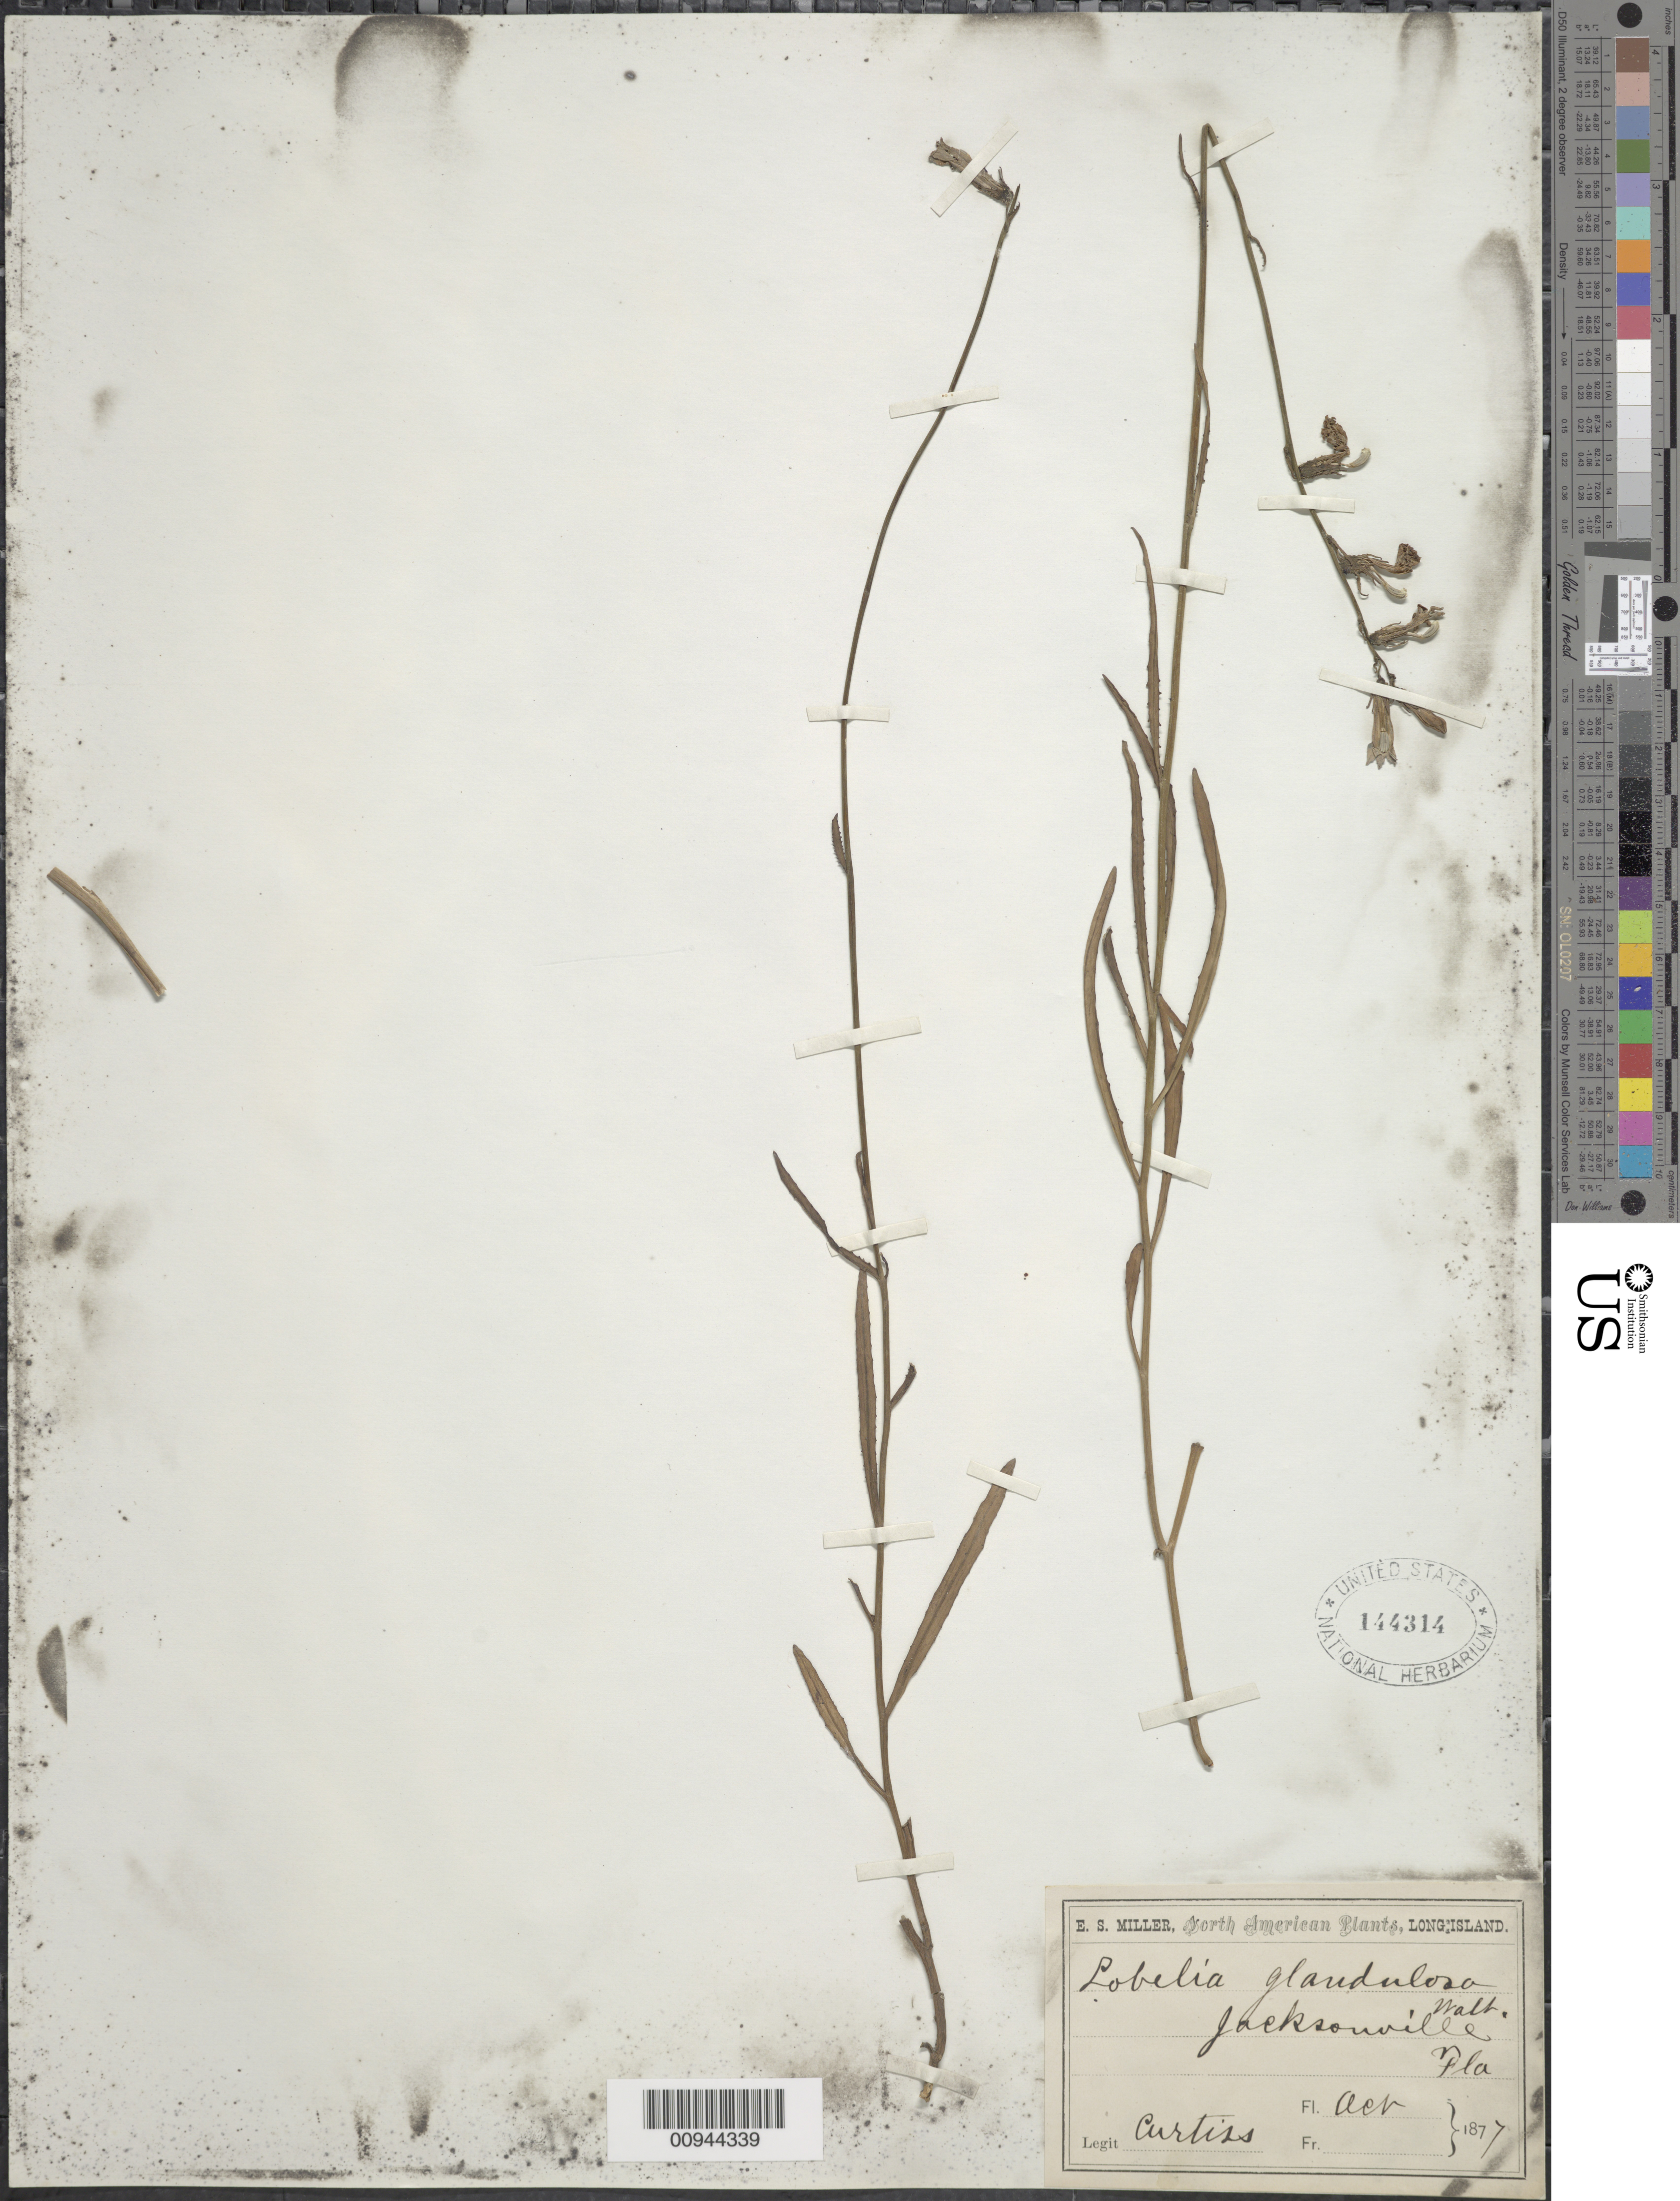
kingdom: Plantae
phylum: Tracheophyta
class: Magnoliopsida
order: Asterales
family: Campanulaceae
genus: Lobelia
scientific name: Lobelia glandulosa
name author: Walter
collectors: -. Curtiss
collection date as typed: Oct 1877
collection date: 1877-10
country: United States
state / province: Florida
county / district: Duval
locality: Jacksonville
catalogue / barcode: US 144314